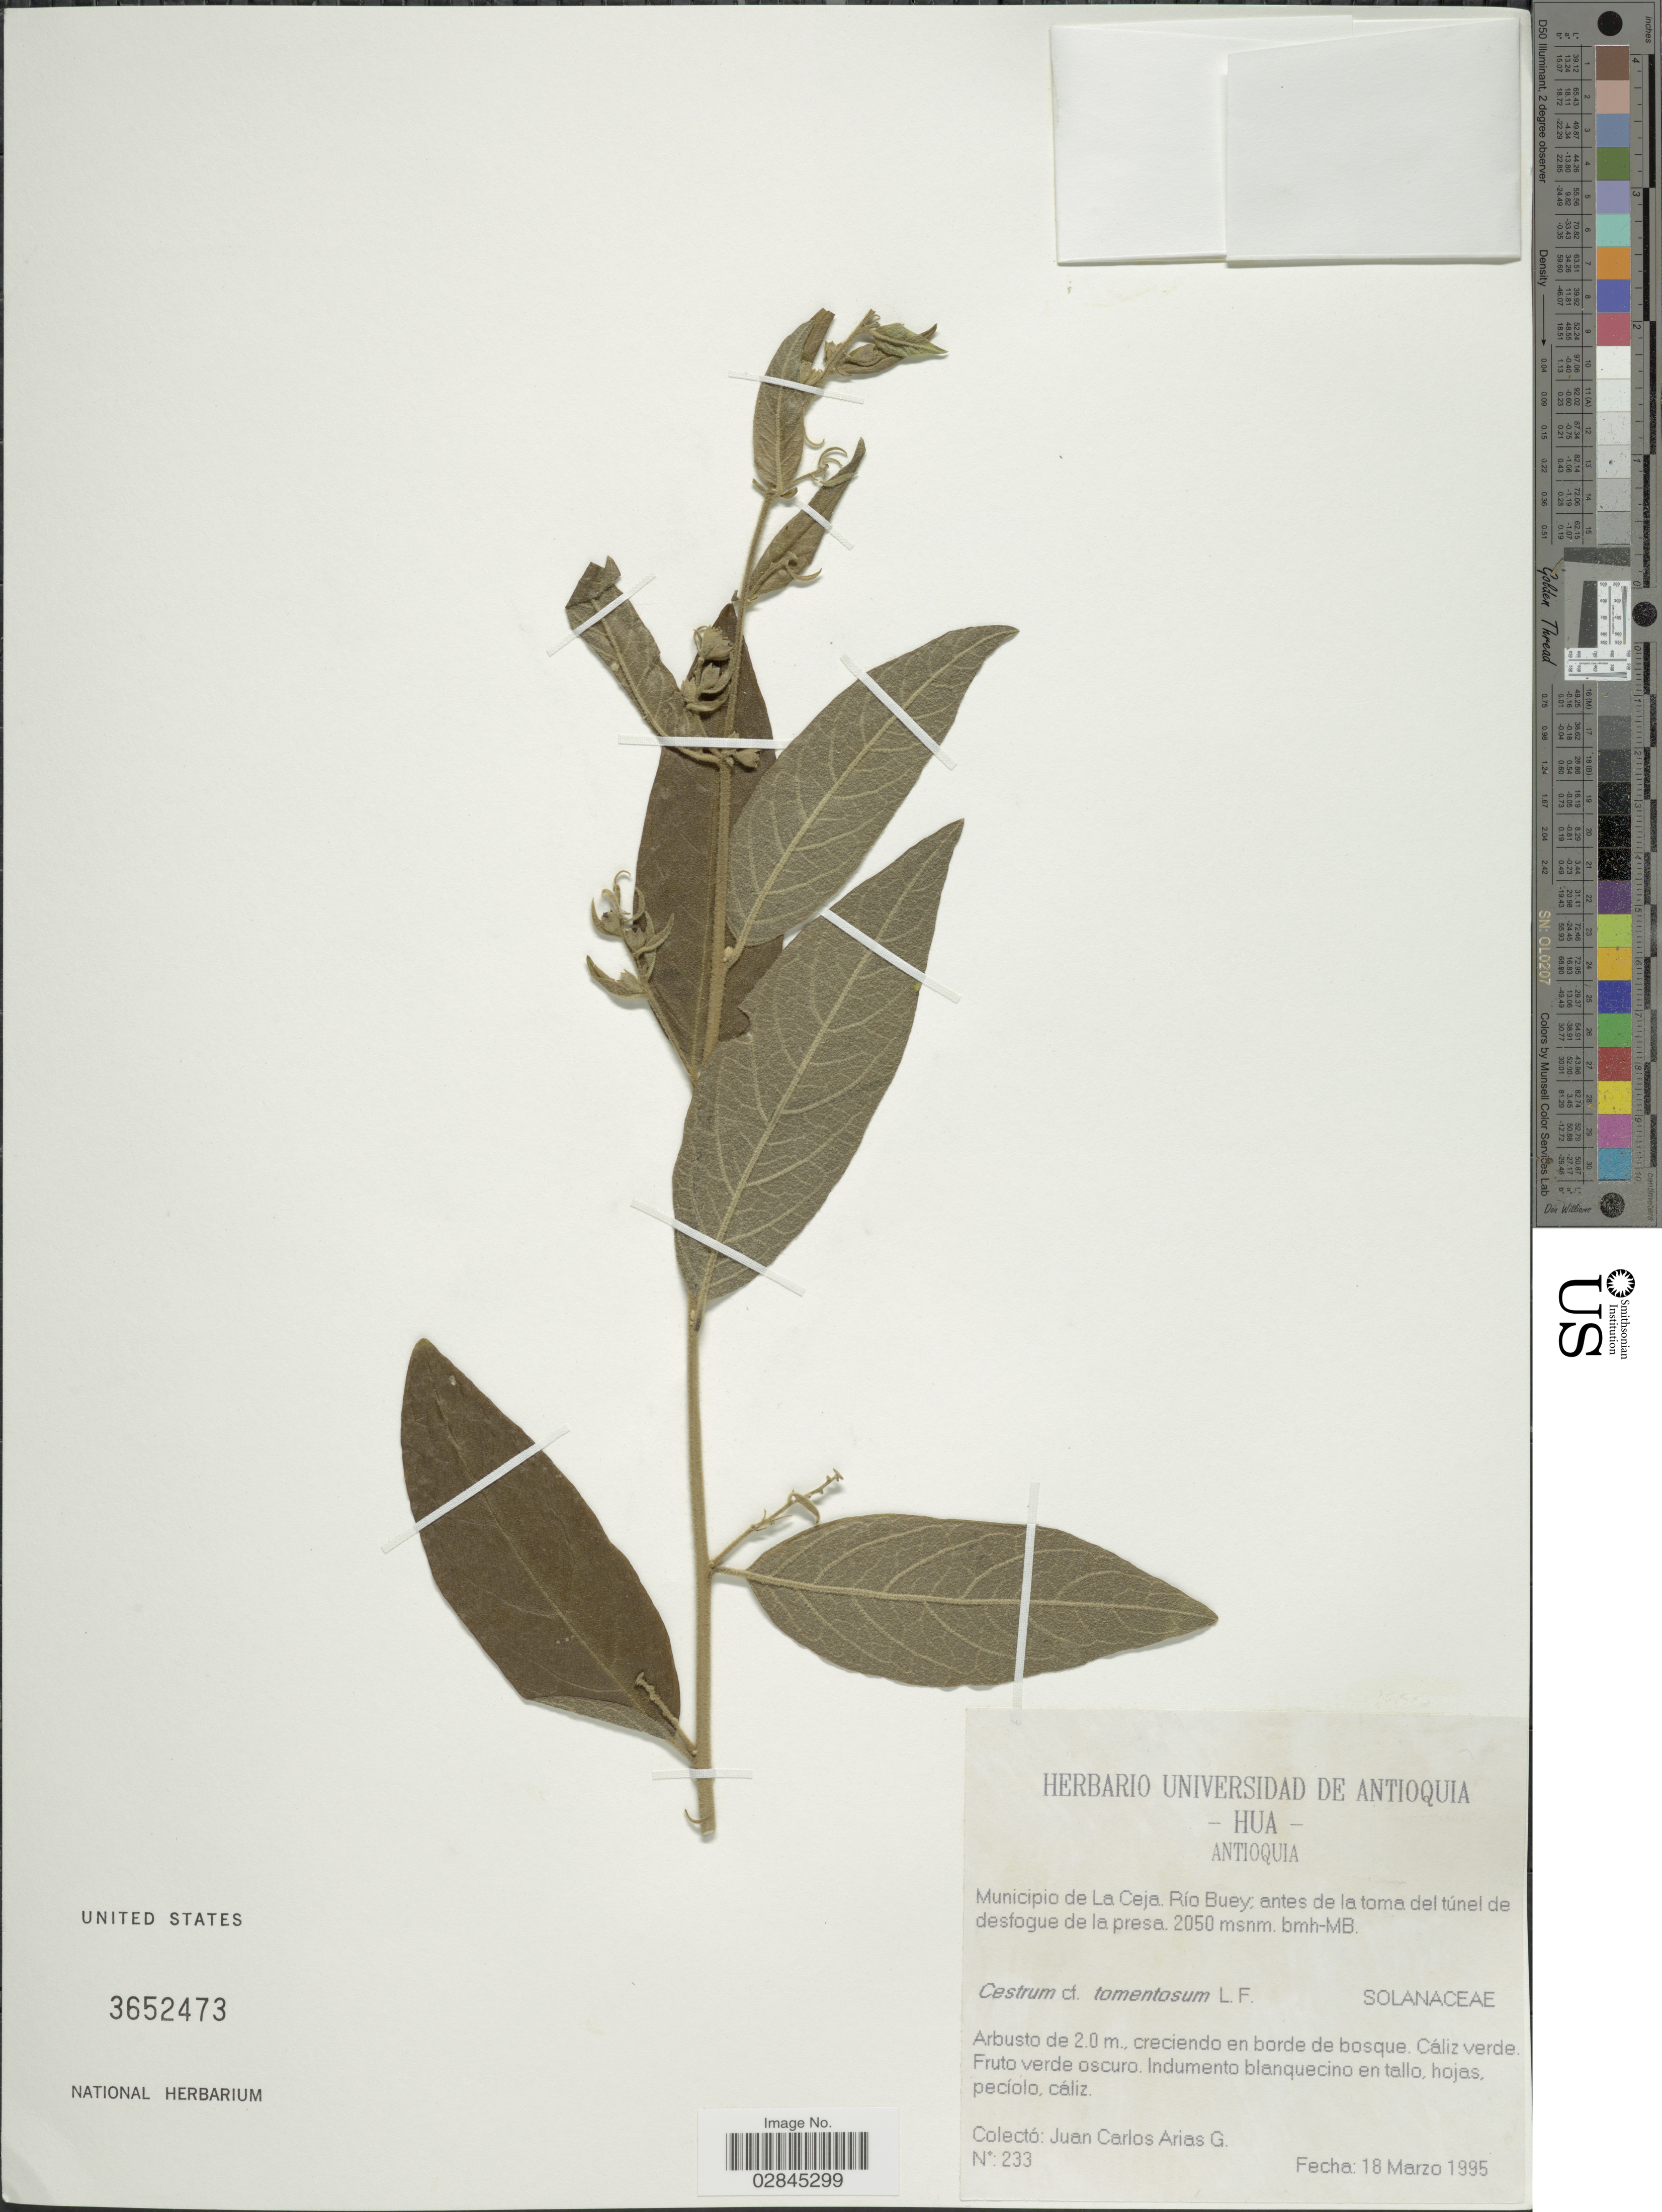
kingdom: Plantae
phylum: Tracheophyta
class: Magnoliopsida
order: Solanales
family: Solanaceae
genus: Cestrum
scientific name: Cestrum tomentosum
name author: L. f.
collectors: J. Arias G.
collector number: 233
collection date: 1995-03-18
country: Colombia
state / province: Antioquia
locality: Municipio de La Ceja. Río Buey, antes de la toma del túnel de desfogue de la presa.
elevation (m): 2050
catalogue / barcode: US 3652473